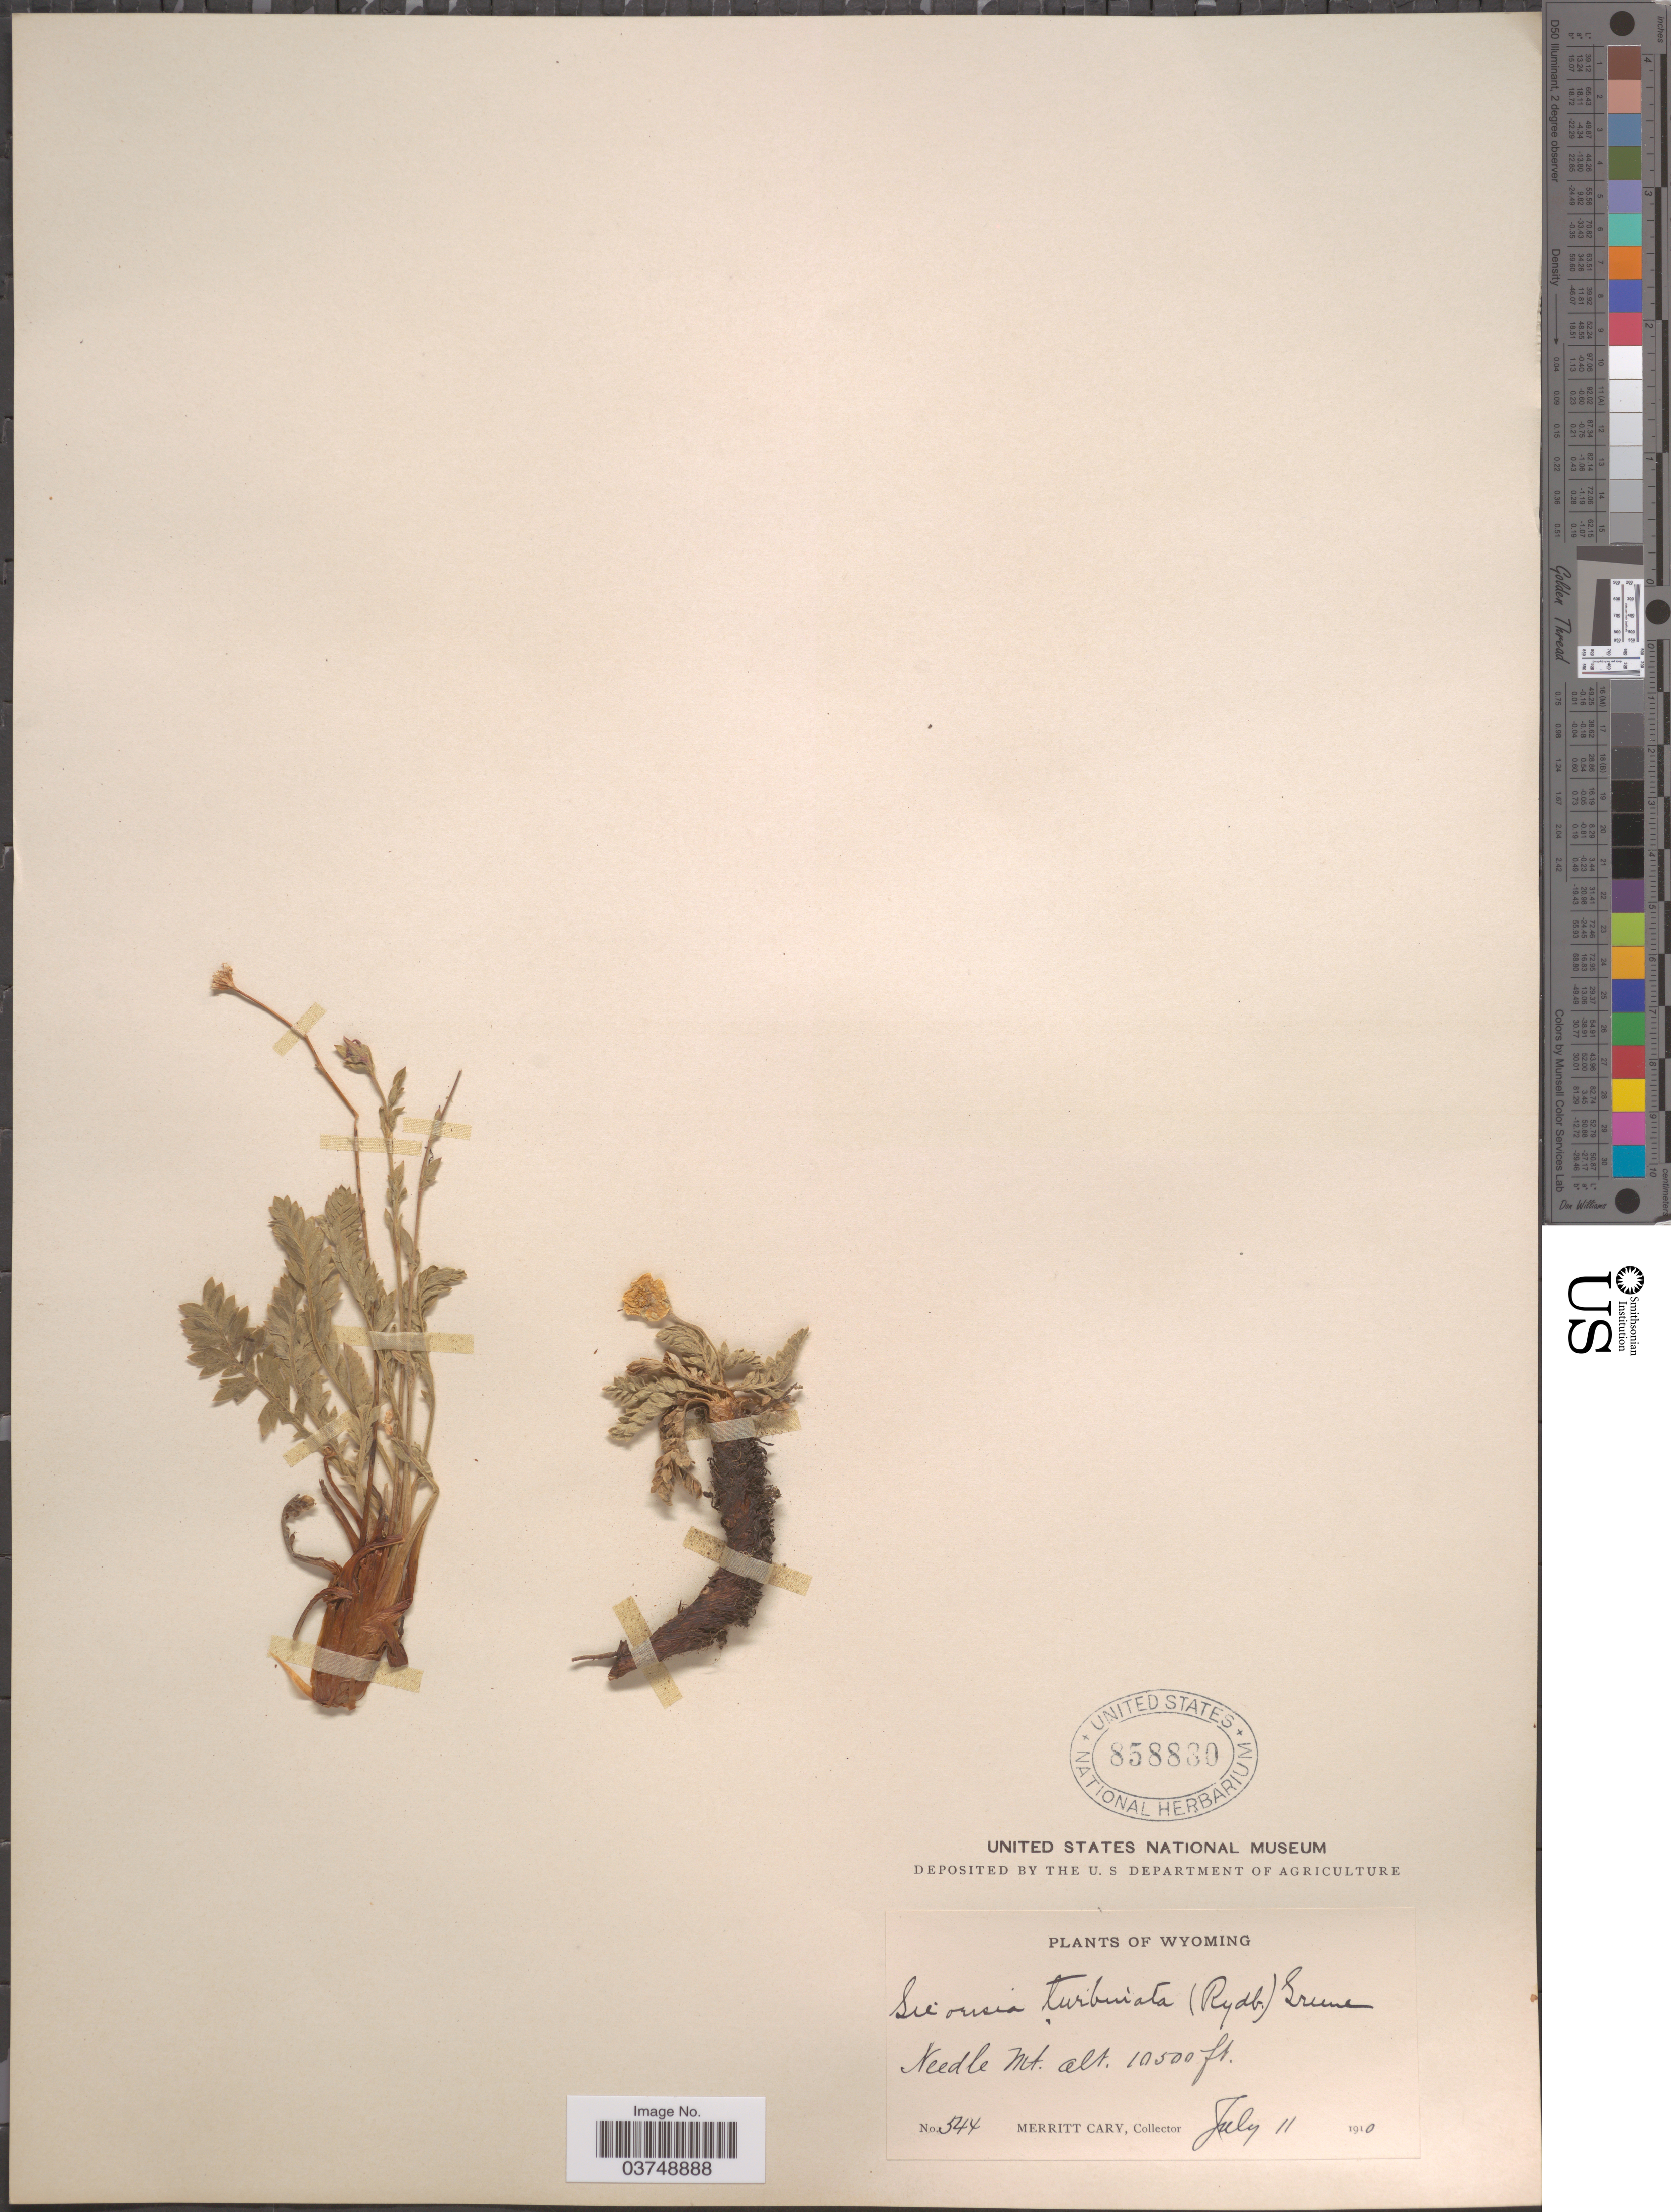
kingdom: Plantae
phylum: Tracheophyta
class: Magnoliopsida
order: Rosales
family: Rosaceae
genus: Geum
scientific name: Geum rossii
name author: (R. Br.) Ser.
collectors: M. Cary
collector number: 544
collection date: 1910-07-11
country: United States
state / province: Wyoming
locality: Needle Mt.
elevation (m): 3200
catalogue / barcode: US 858880